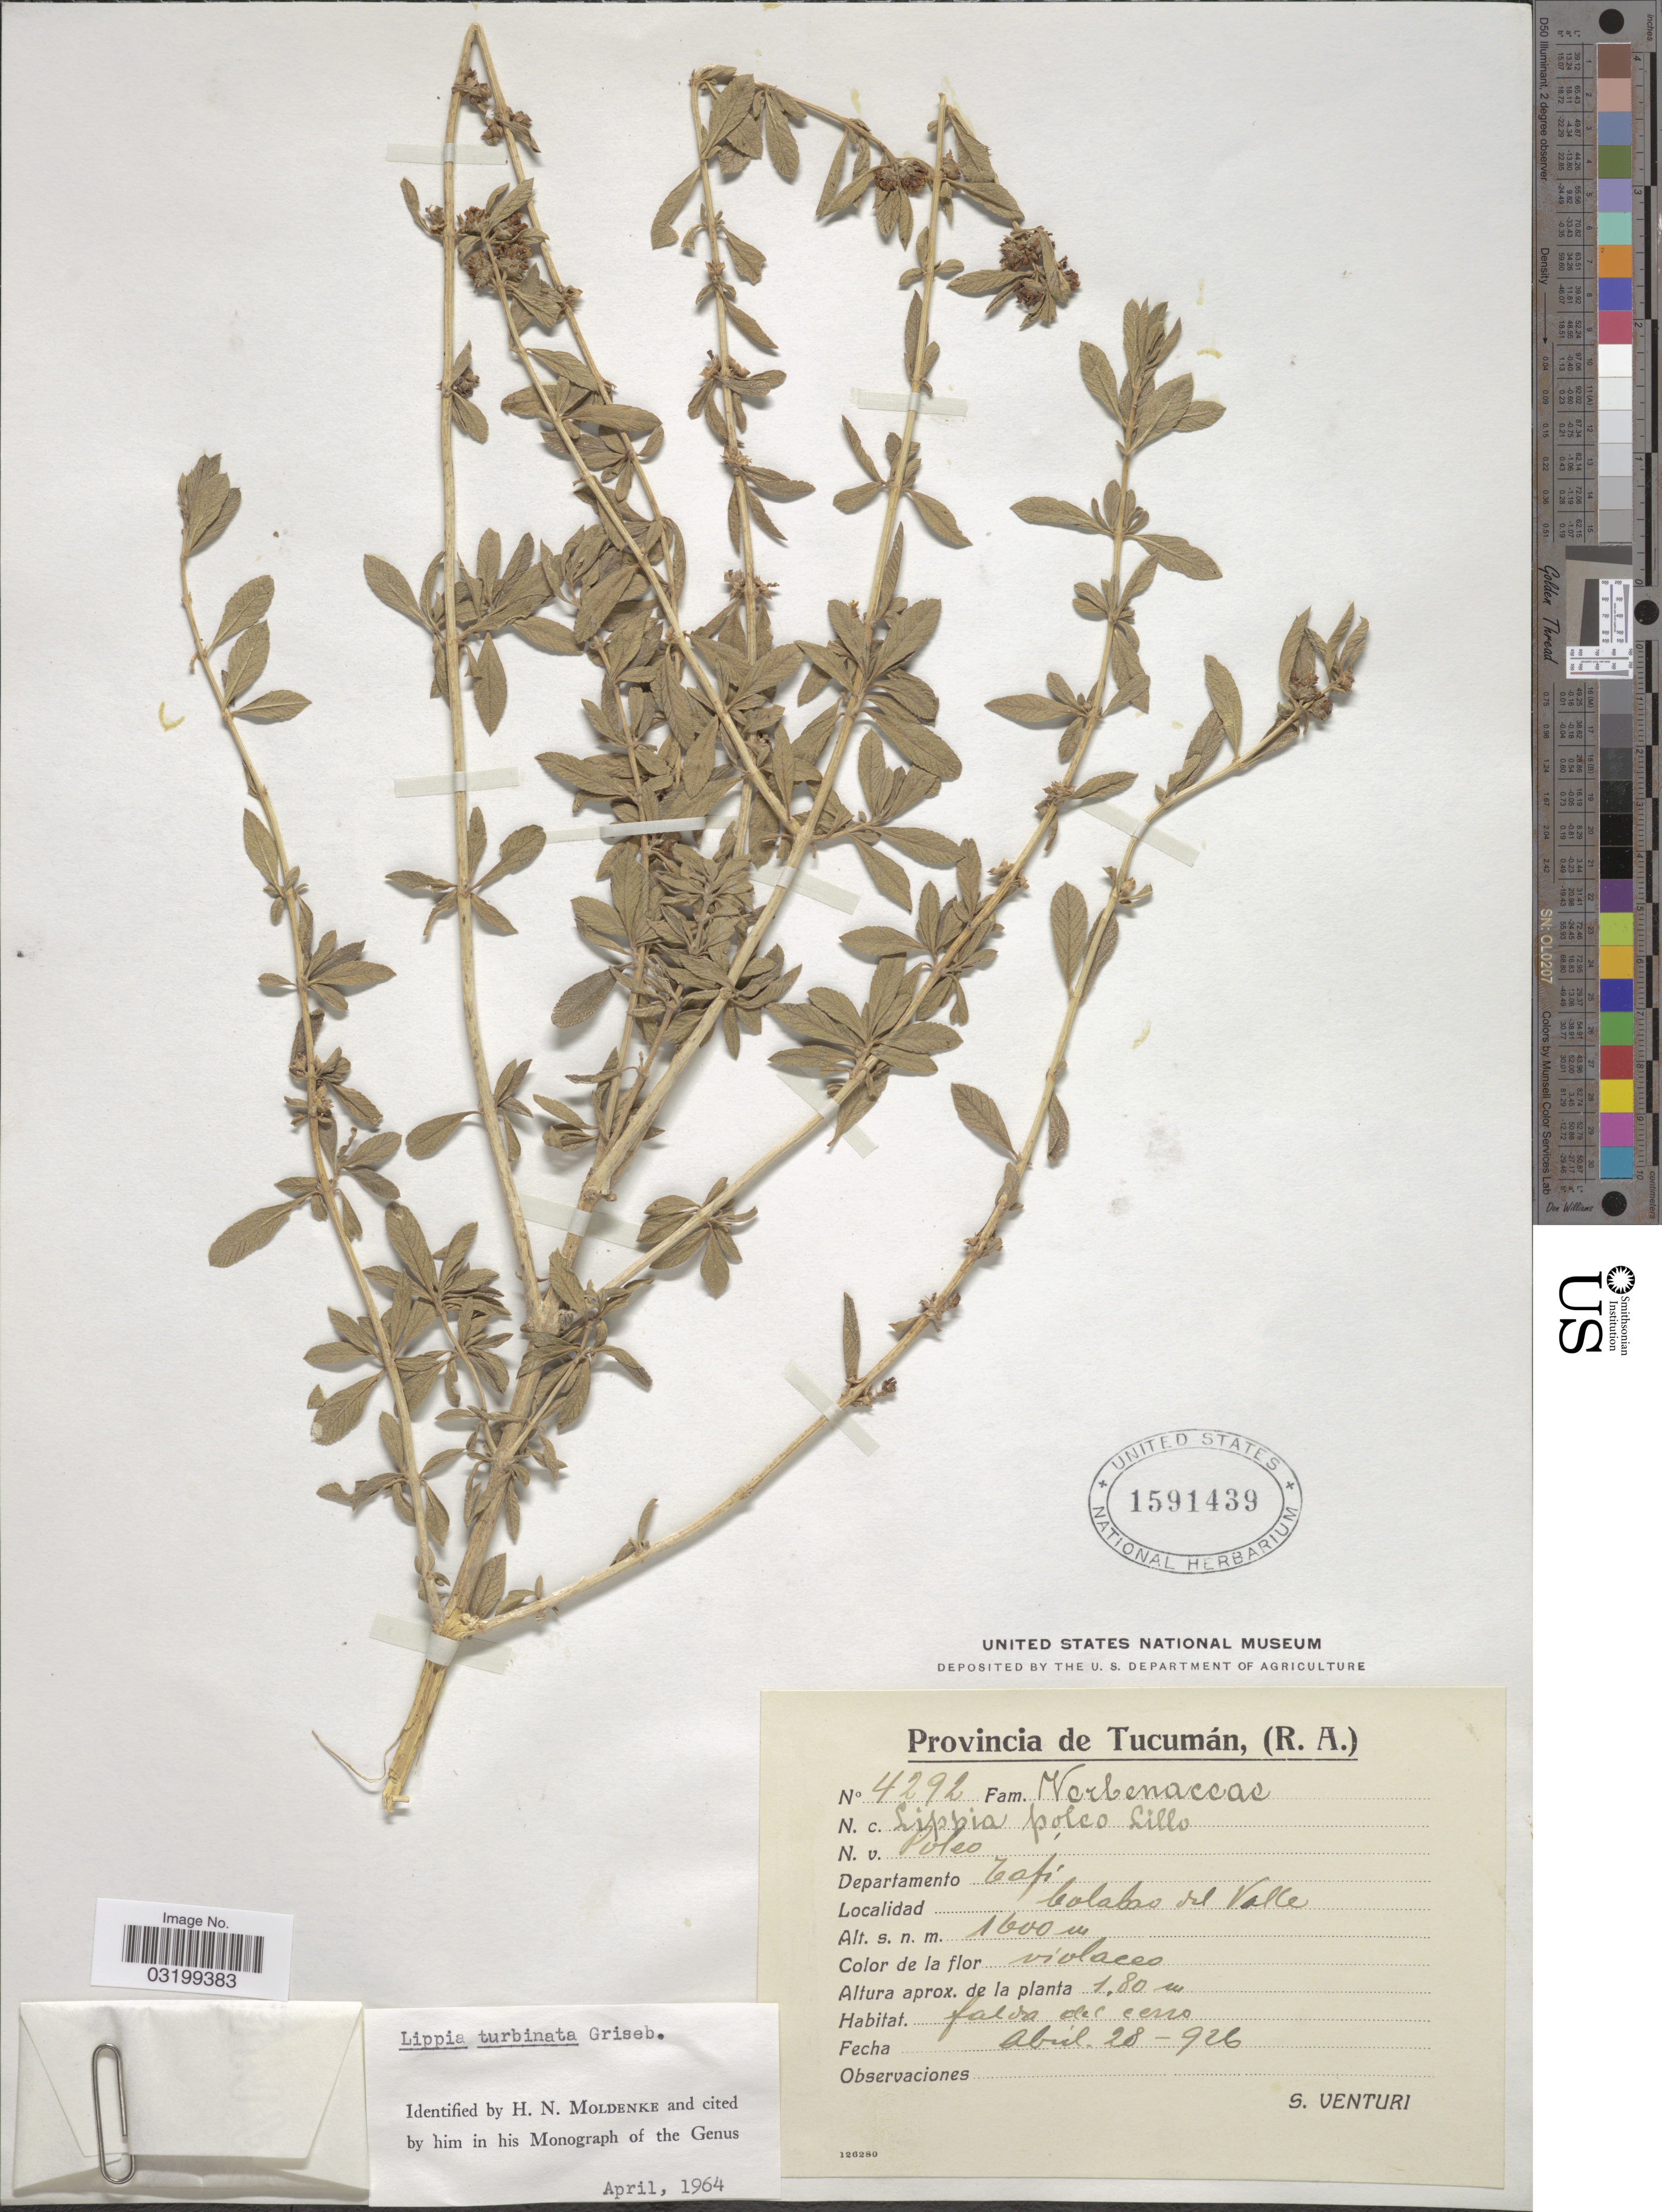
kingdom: Plantae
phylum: Tracheophyta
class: Magnoliopsida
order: Lamiales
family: Verbenaceae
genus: Lippia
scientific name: Lippia turbinata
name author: Griseb.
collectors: S. Venturi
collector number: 4292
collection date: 1926-04-28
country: Argentina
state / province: Tucuman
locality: Departamento Tafi. Colalao del Valle.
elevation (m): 1600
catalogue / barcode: US 1591439